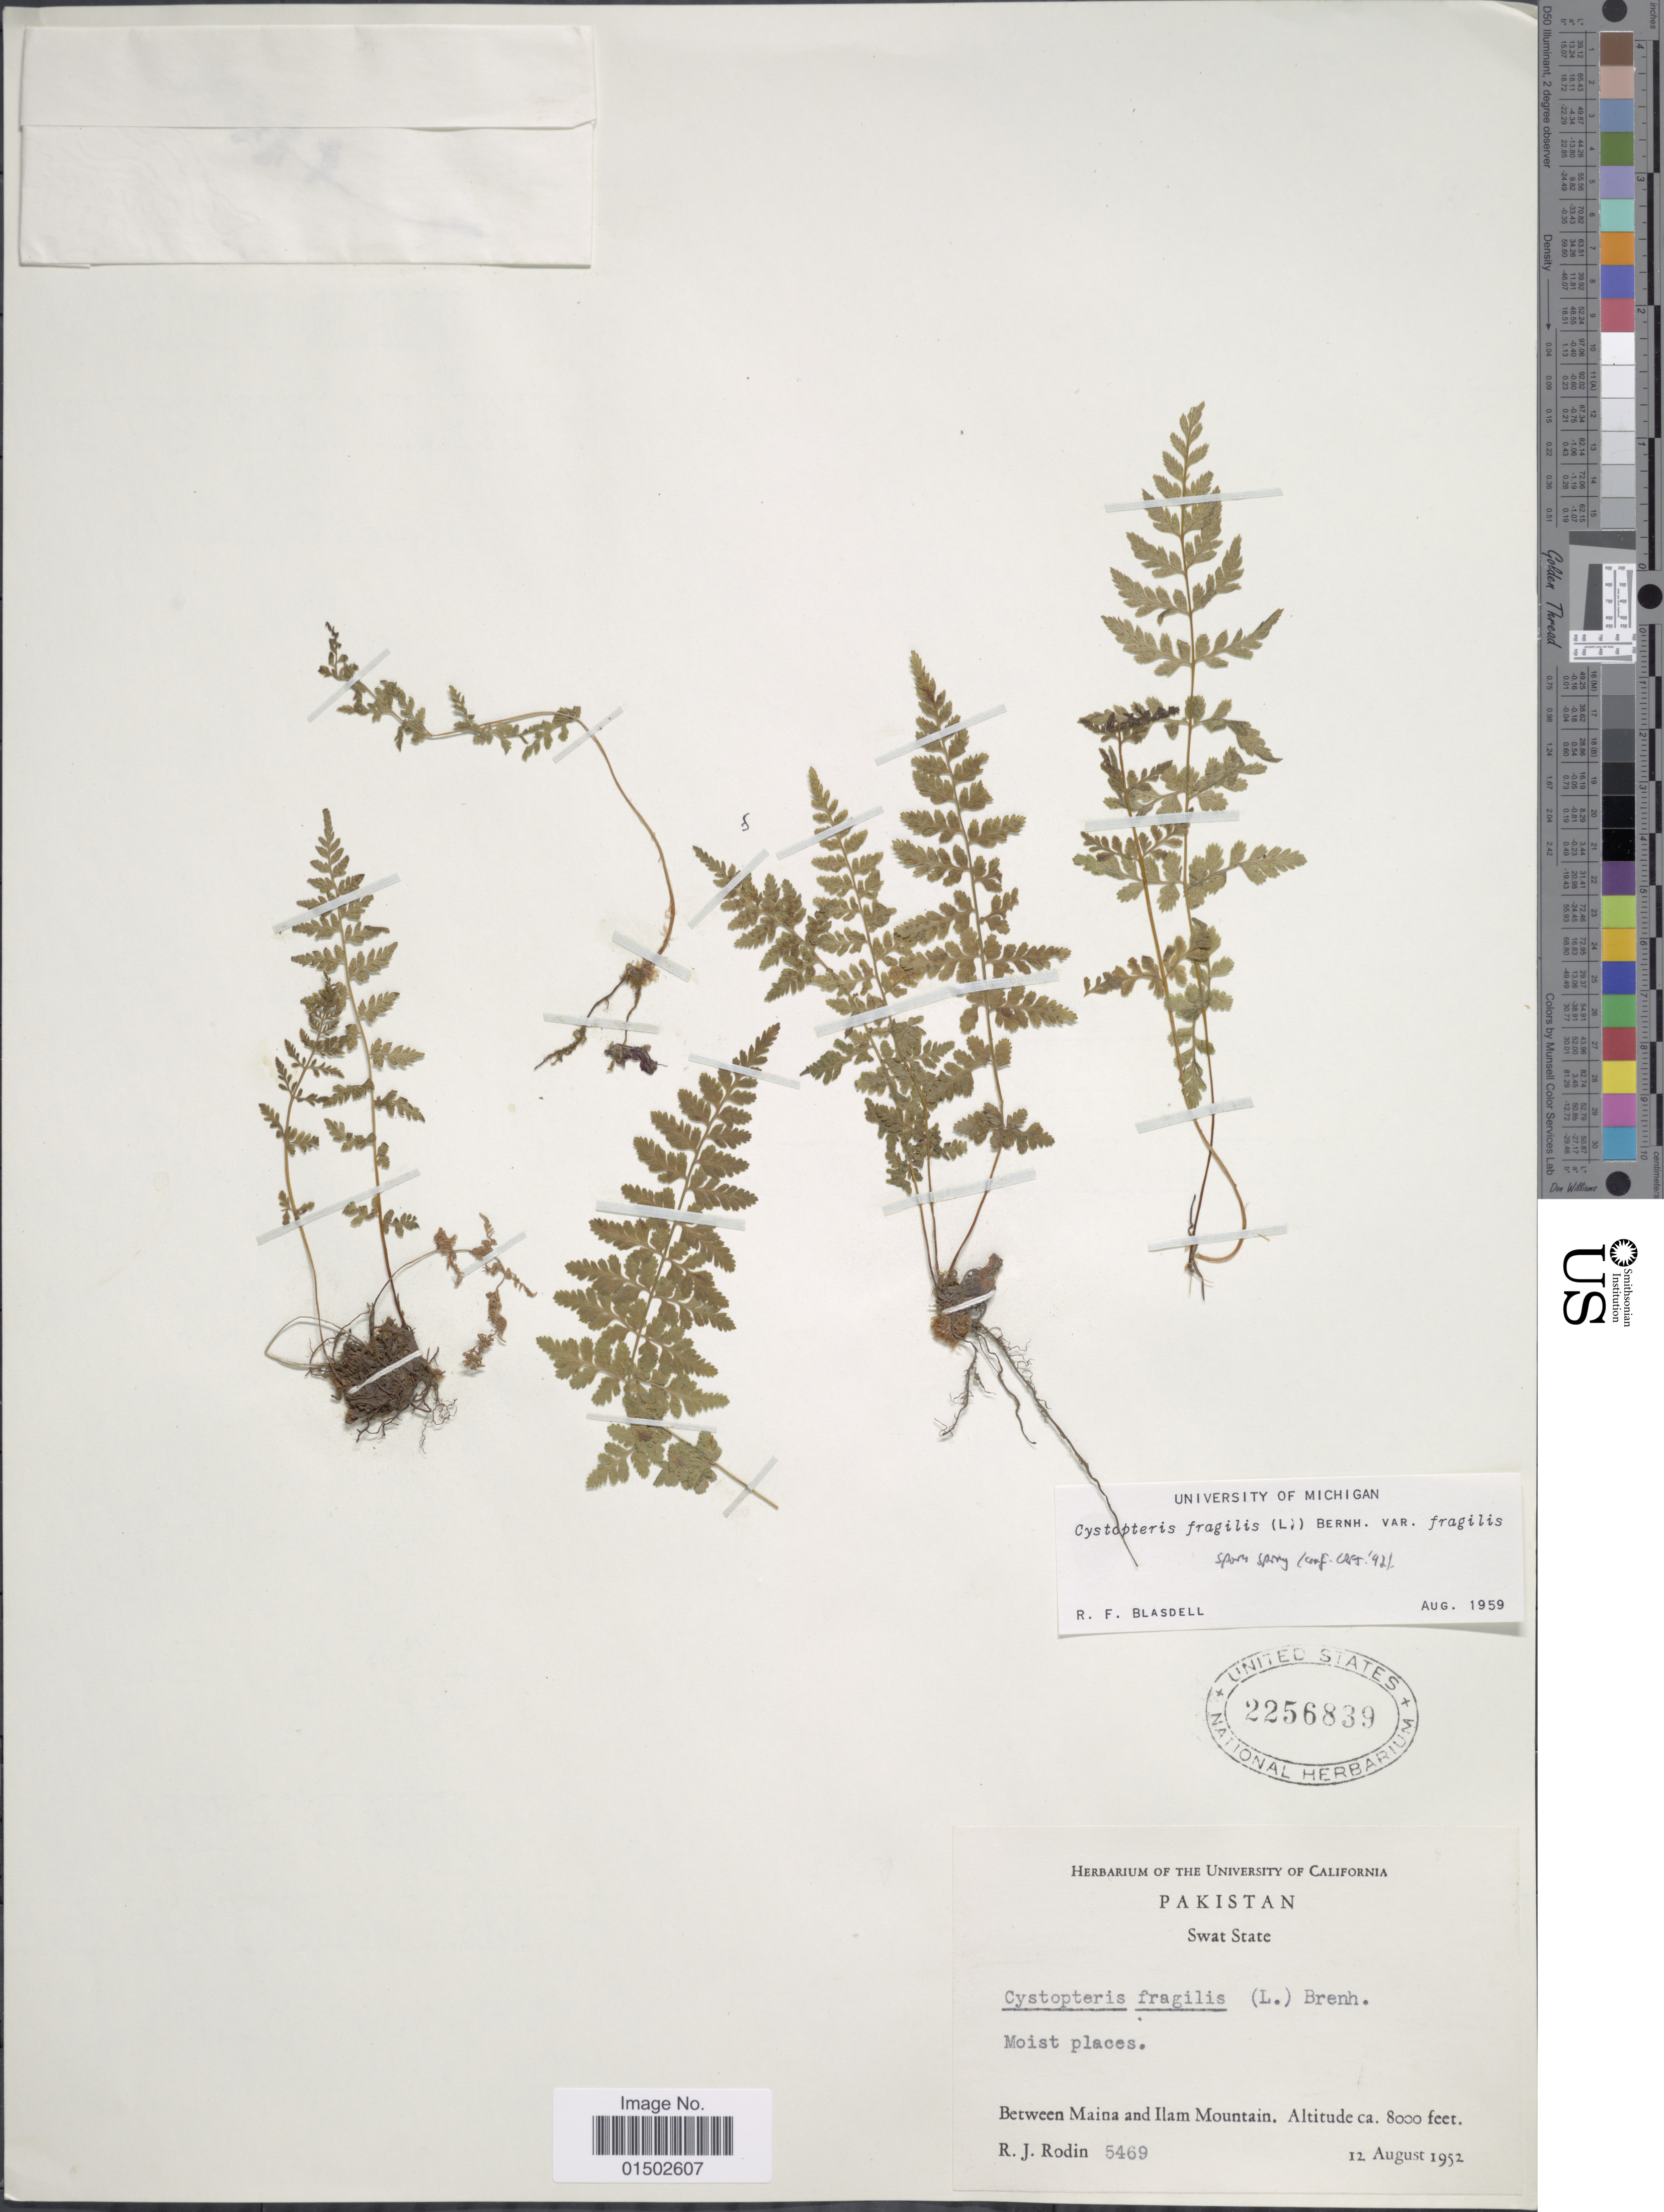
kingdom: Plantae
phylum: Tracheophyta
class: Polypodiopsida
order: Polypodiales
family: Cystopteridaceae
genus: Cystopteris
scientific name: Cystopteris fragilis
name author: (L.) Bernh.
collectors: R. J. Rodin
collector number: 5469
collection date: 1952-08-12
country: Pakistan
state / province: Khyber Pakhtunkhwa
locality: Swat State, between Maina and Ilam Mountain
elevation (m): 2438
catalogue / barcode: US 2256839